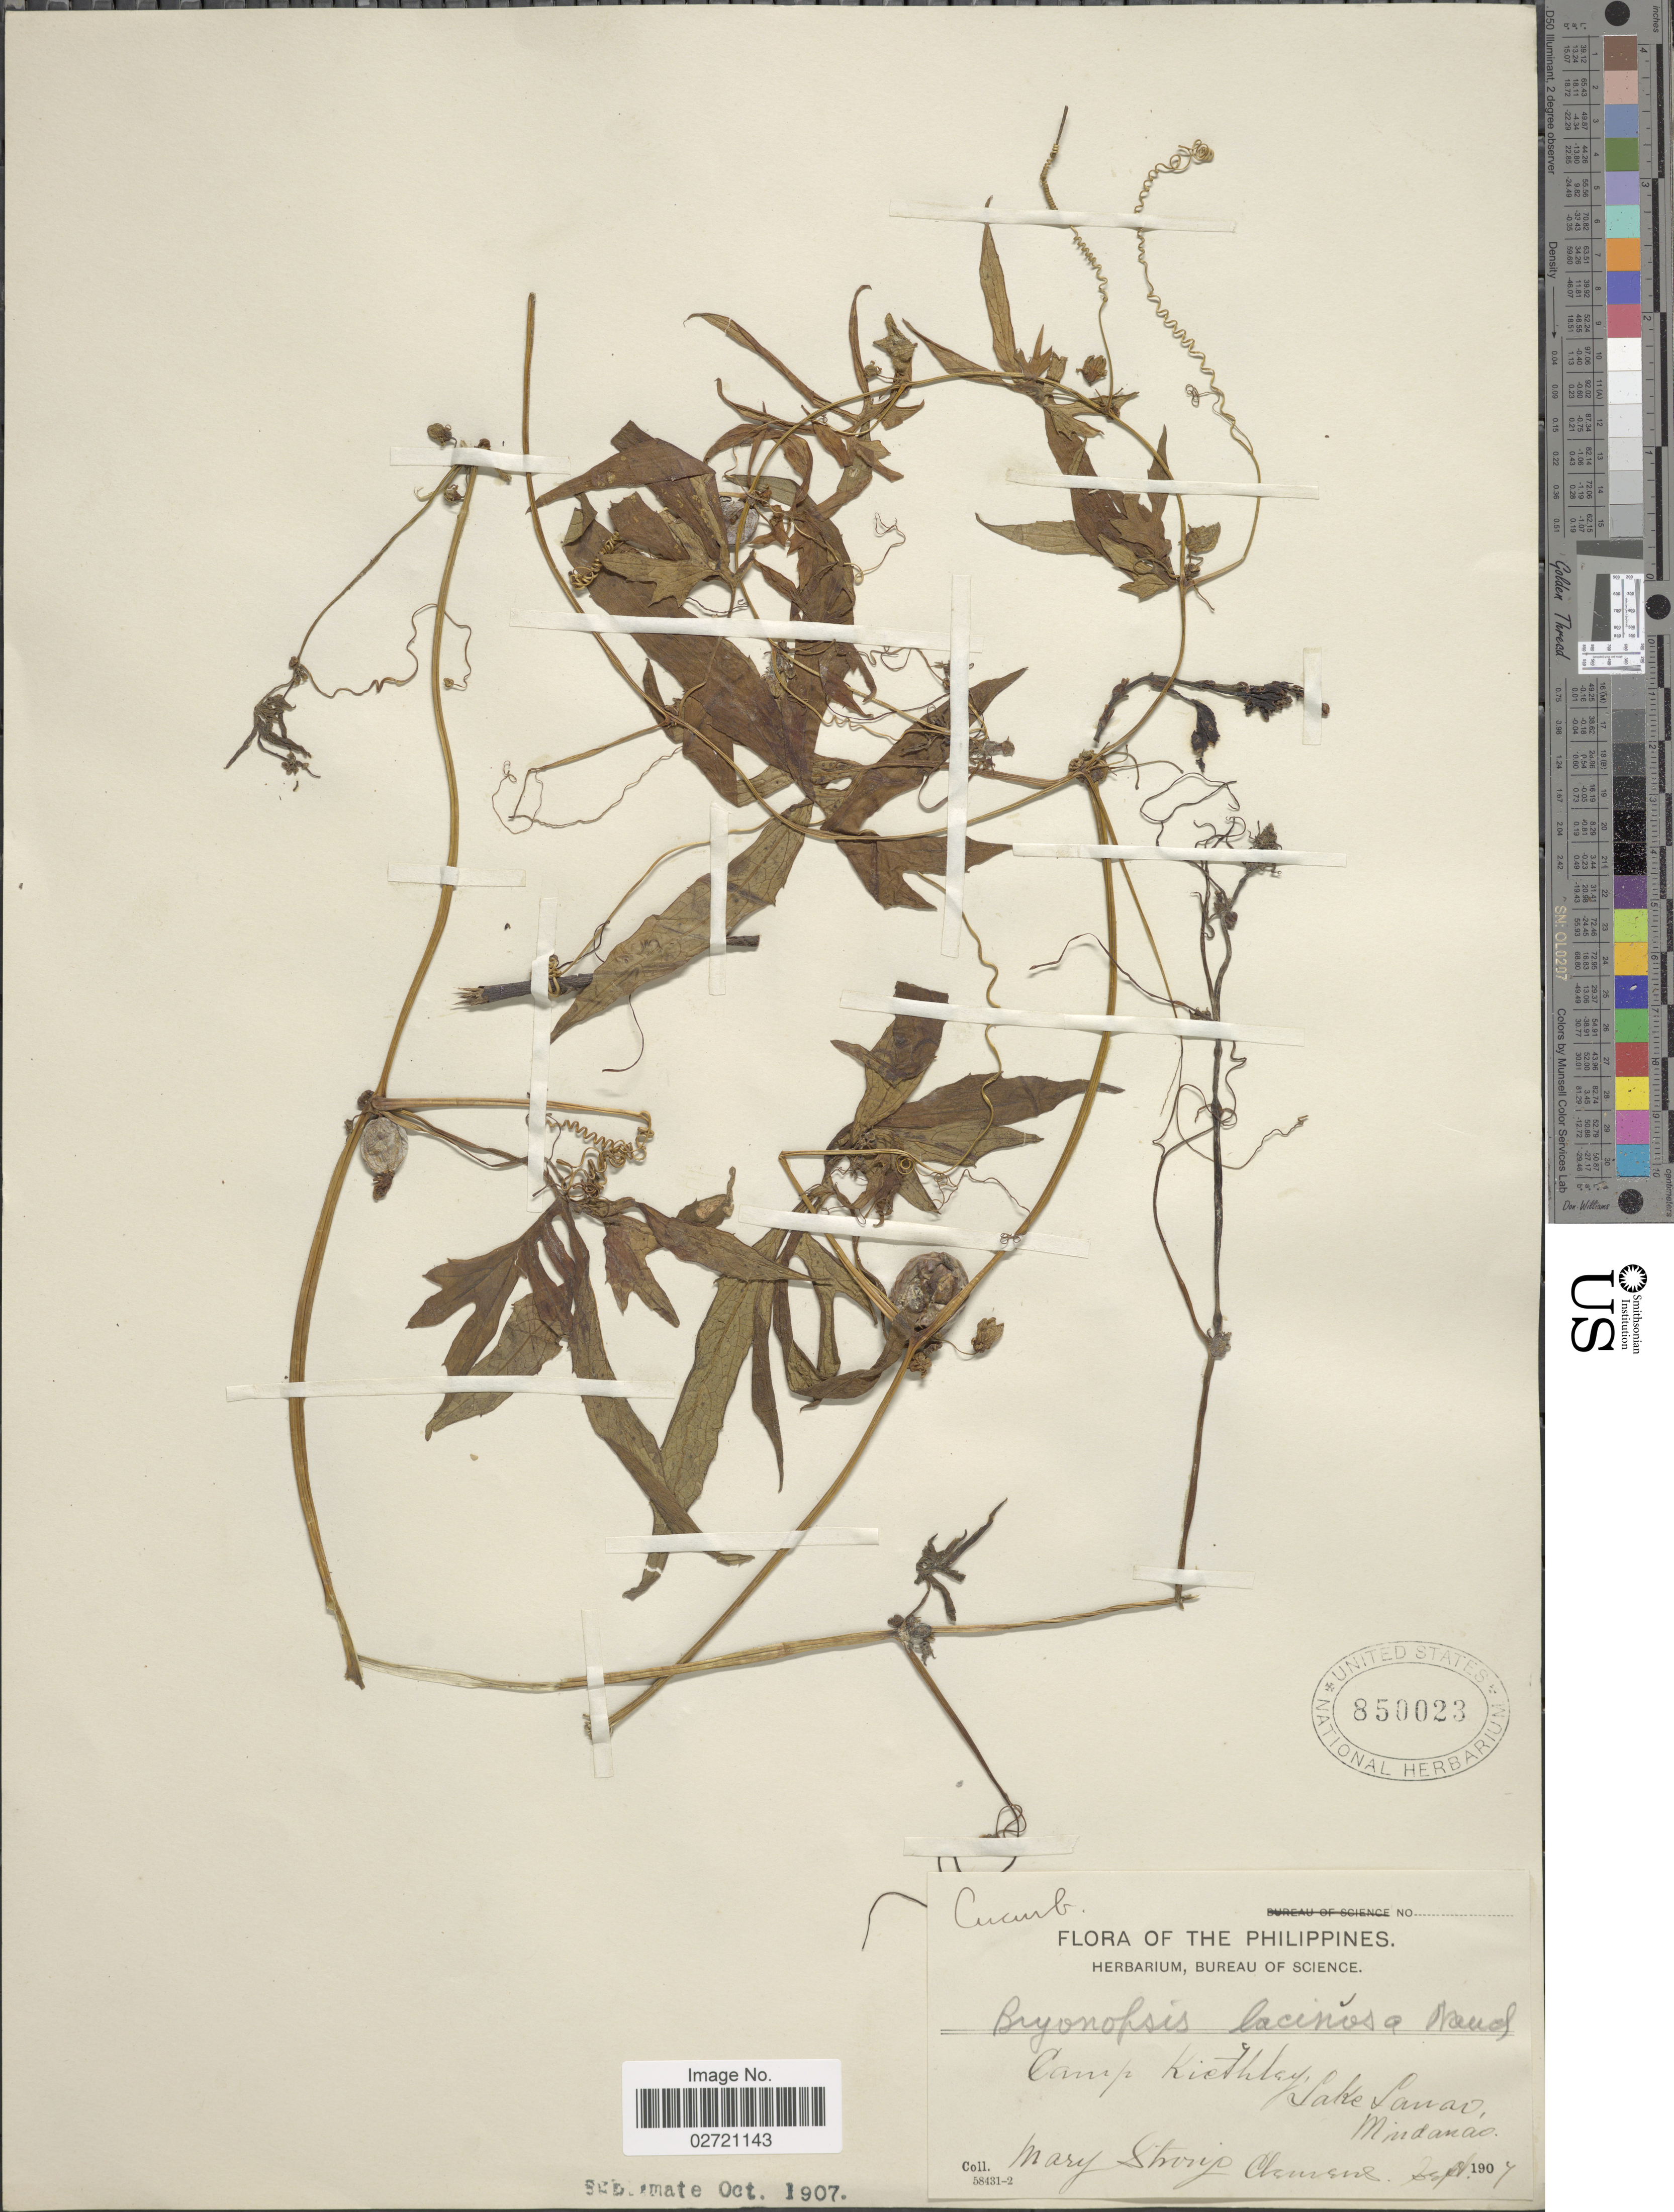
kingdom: Plantae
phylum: Tracheophyta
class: Magnoliopsida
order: Cucurbitales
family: Cucurbitaceae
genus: Diplocyclos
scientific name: Diplocyclos palmatus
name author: (L.) C. Jeffrey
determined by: Strong, Mark T., (BOT), Smithsonian Institution - National Museum of Natural History (UNITED STATES)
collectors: M. S. Clemens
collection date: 1907-09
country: Philippines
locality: Camp Keithley, Lake Lanao, Mindanao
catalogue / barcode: US 850023